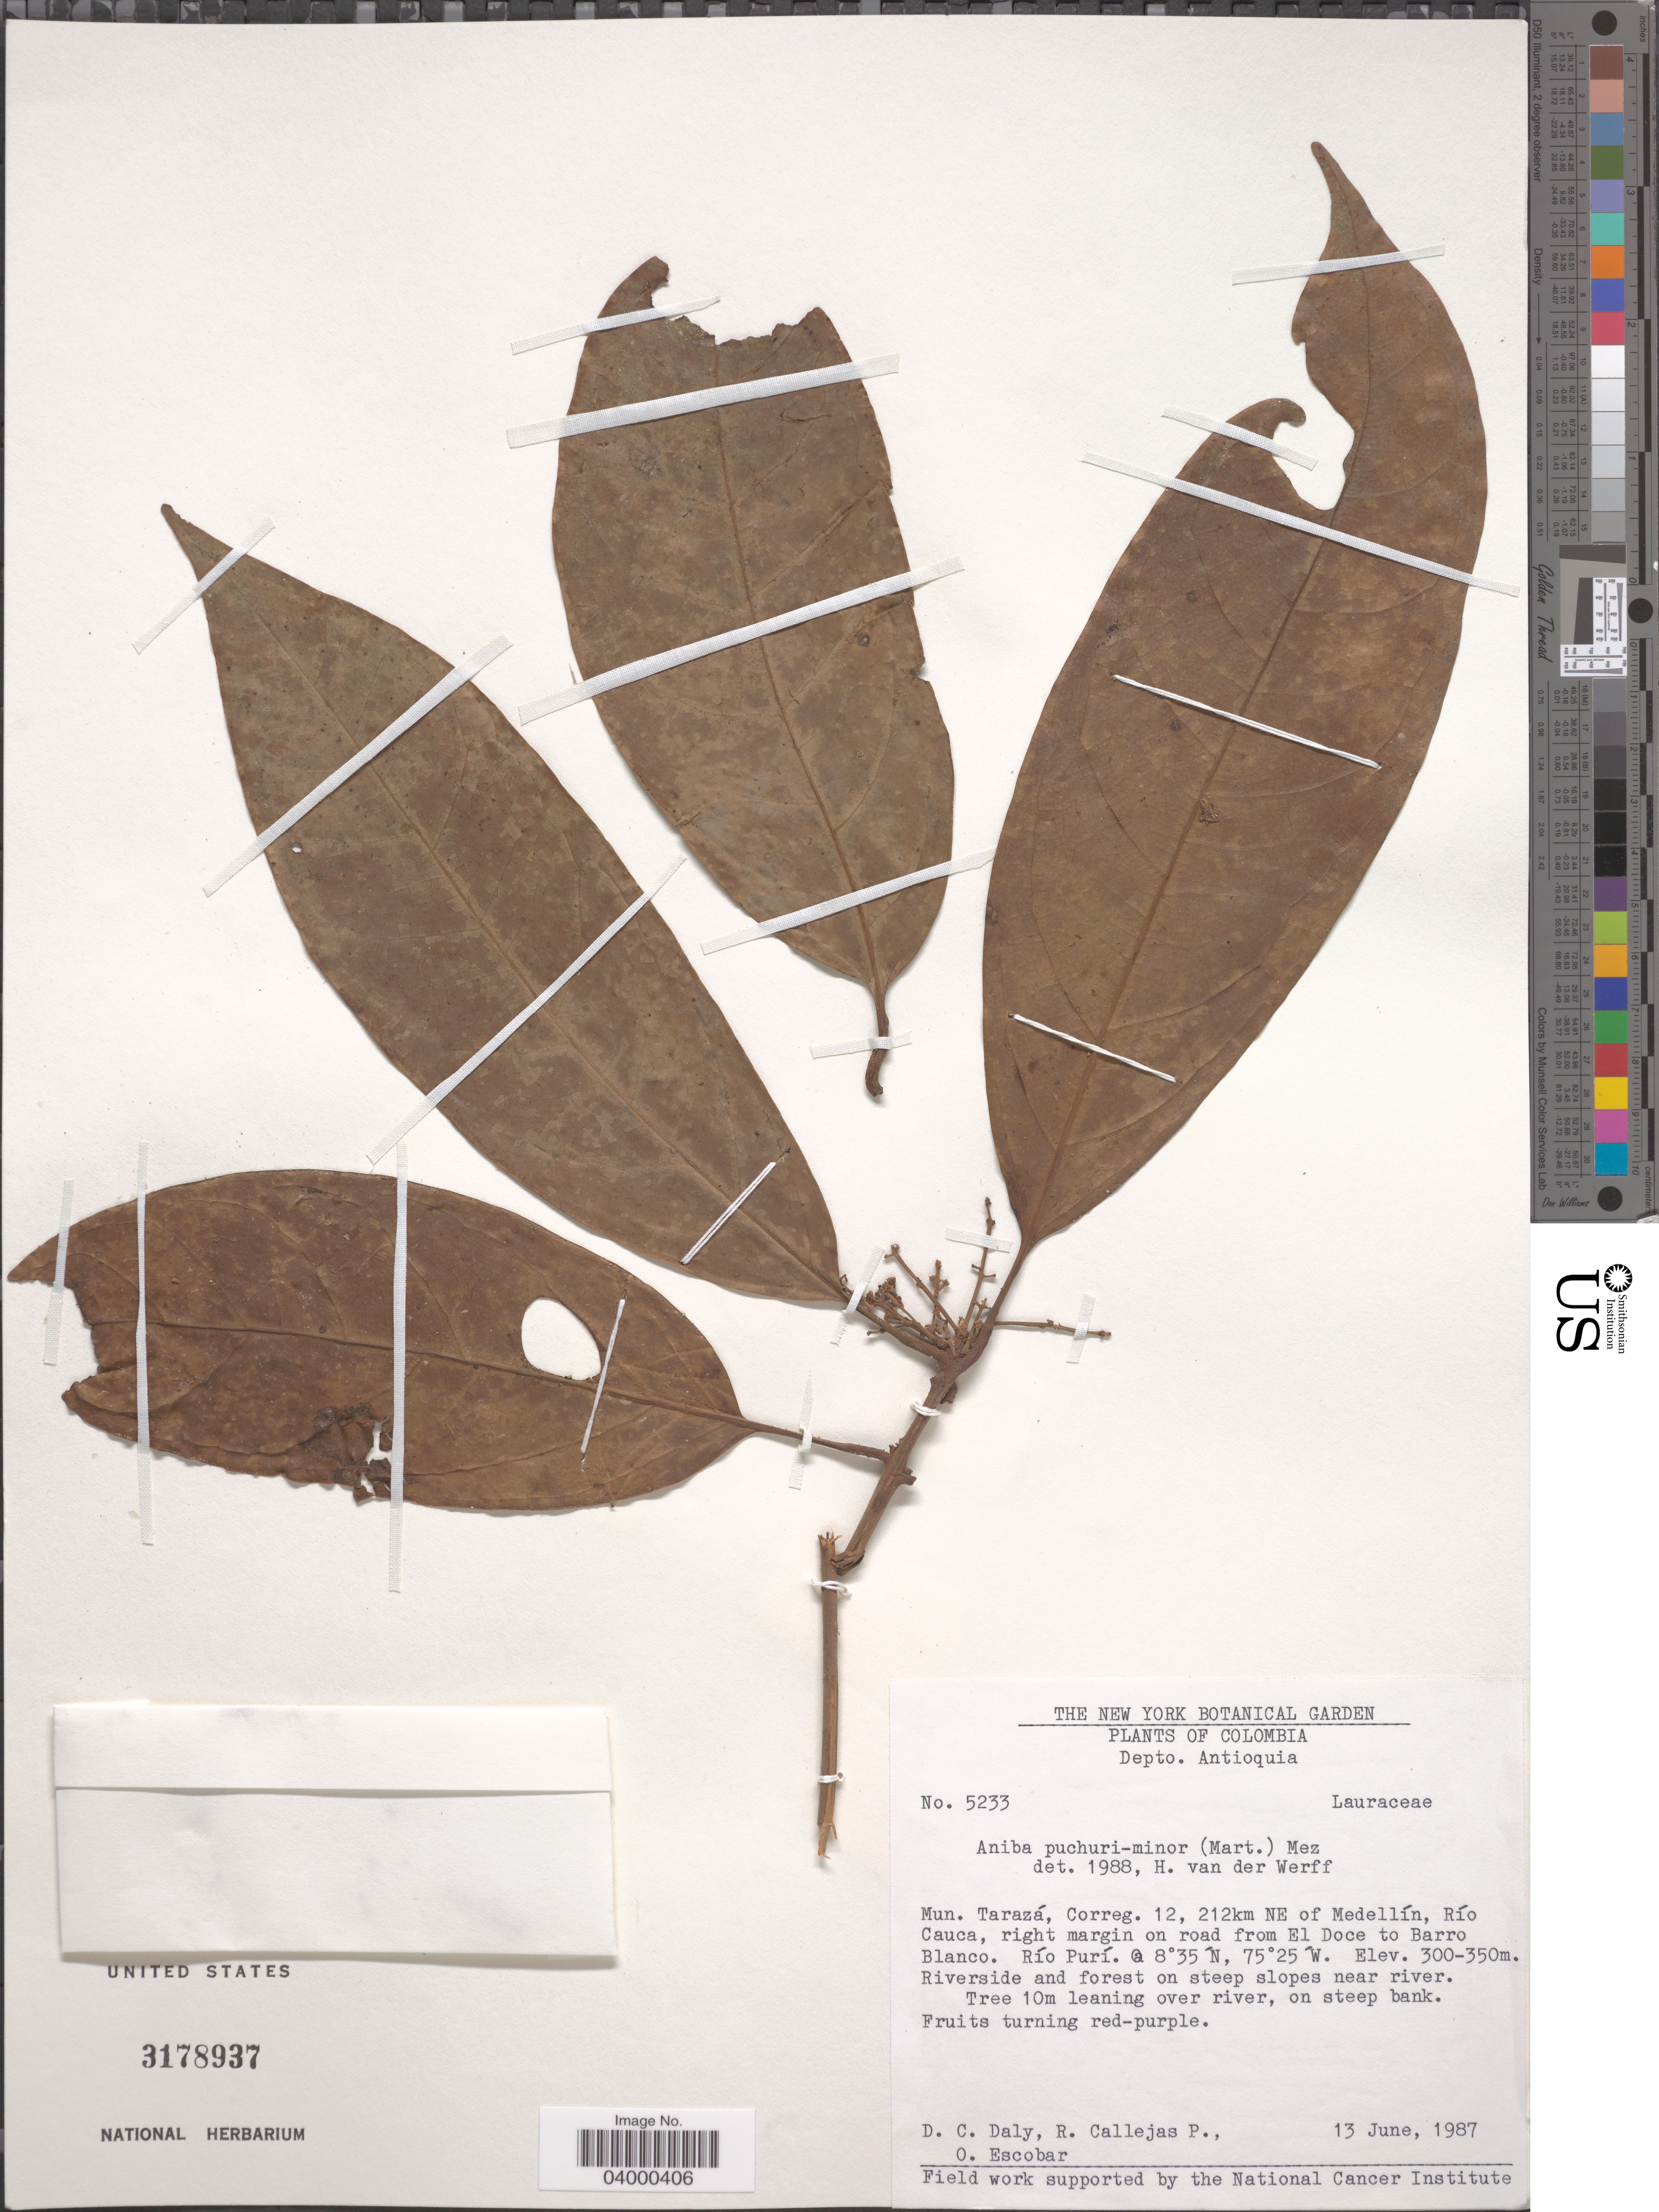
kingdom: Plantae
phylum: Tracheophyta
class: Magnoliopsida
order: Laurales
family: Lauraceae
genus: Aniba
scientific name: Aniba puchury-minor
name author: (Mart.) Mez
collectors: D. C. Daly, R. Callejas & O. Escobar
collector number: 5233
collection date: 1987-06-13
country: Colombia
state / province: Antioquia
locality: Depto. Antioquia. Mun. Tarazá, Corr. 12, 212km NE of Medellín, Río Cauca, right margin on road from El Doce to Barro Blanco. Río Purí.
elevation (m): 300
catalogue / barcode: US 3178937